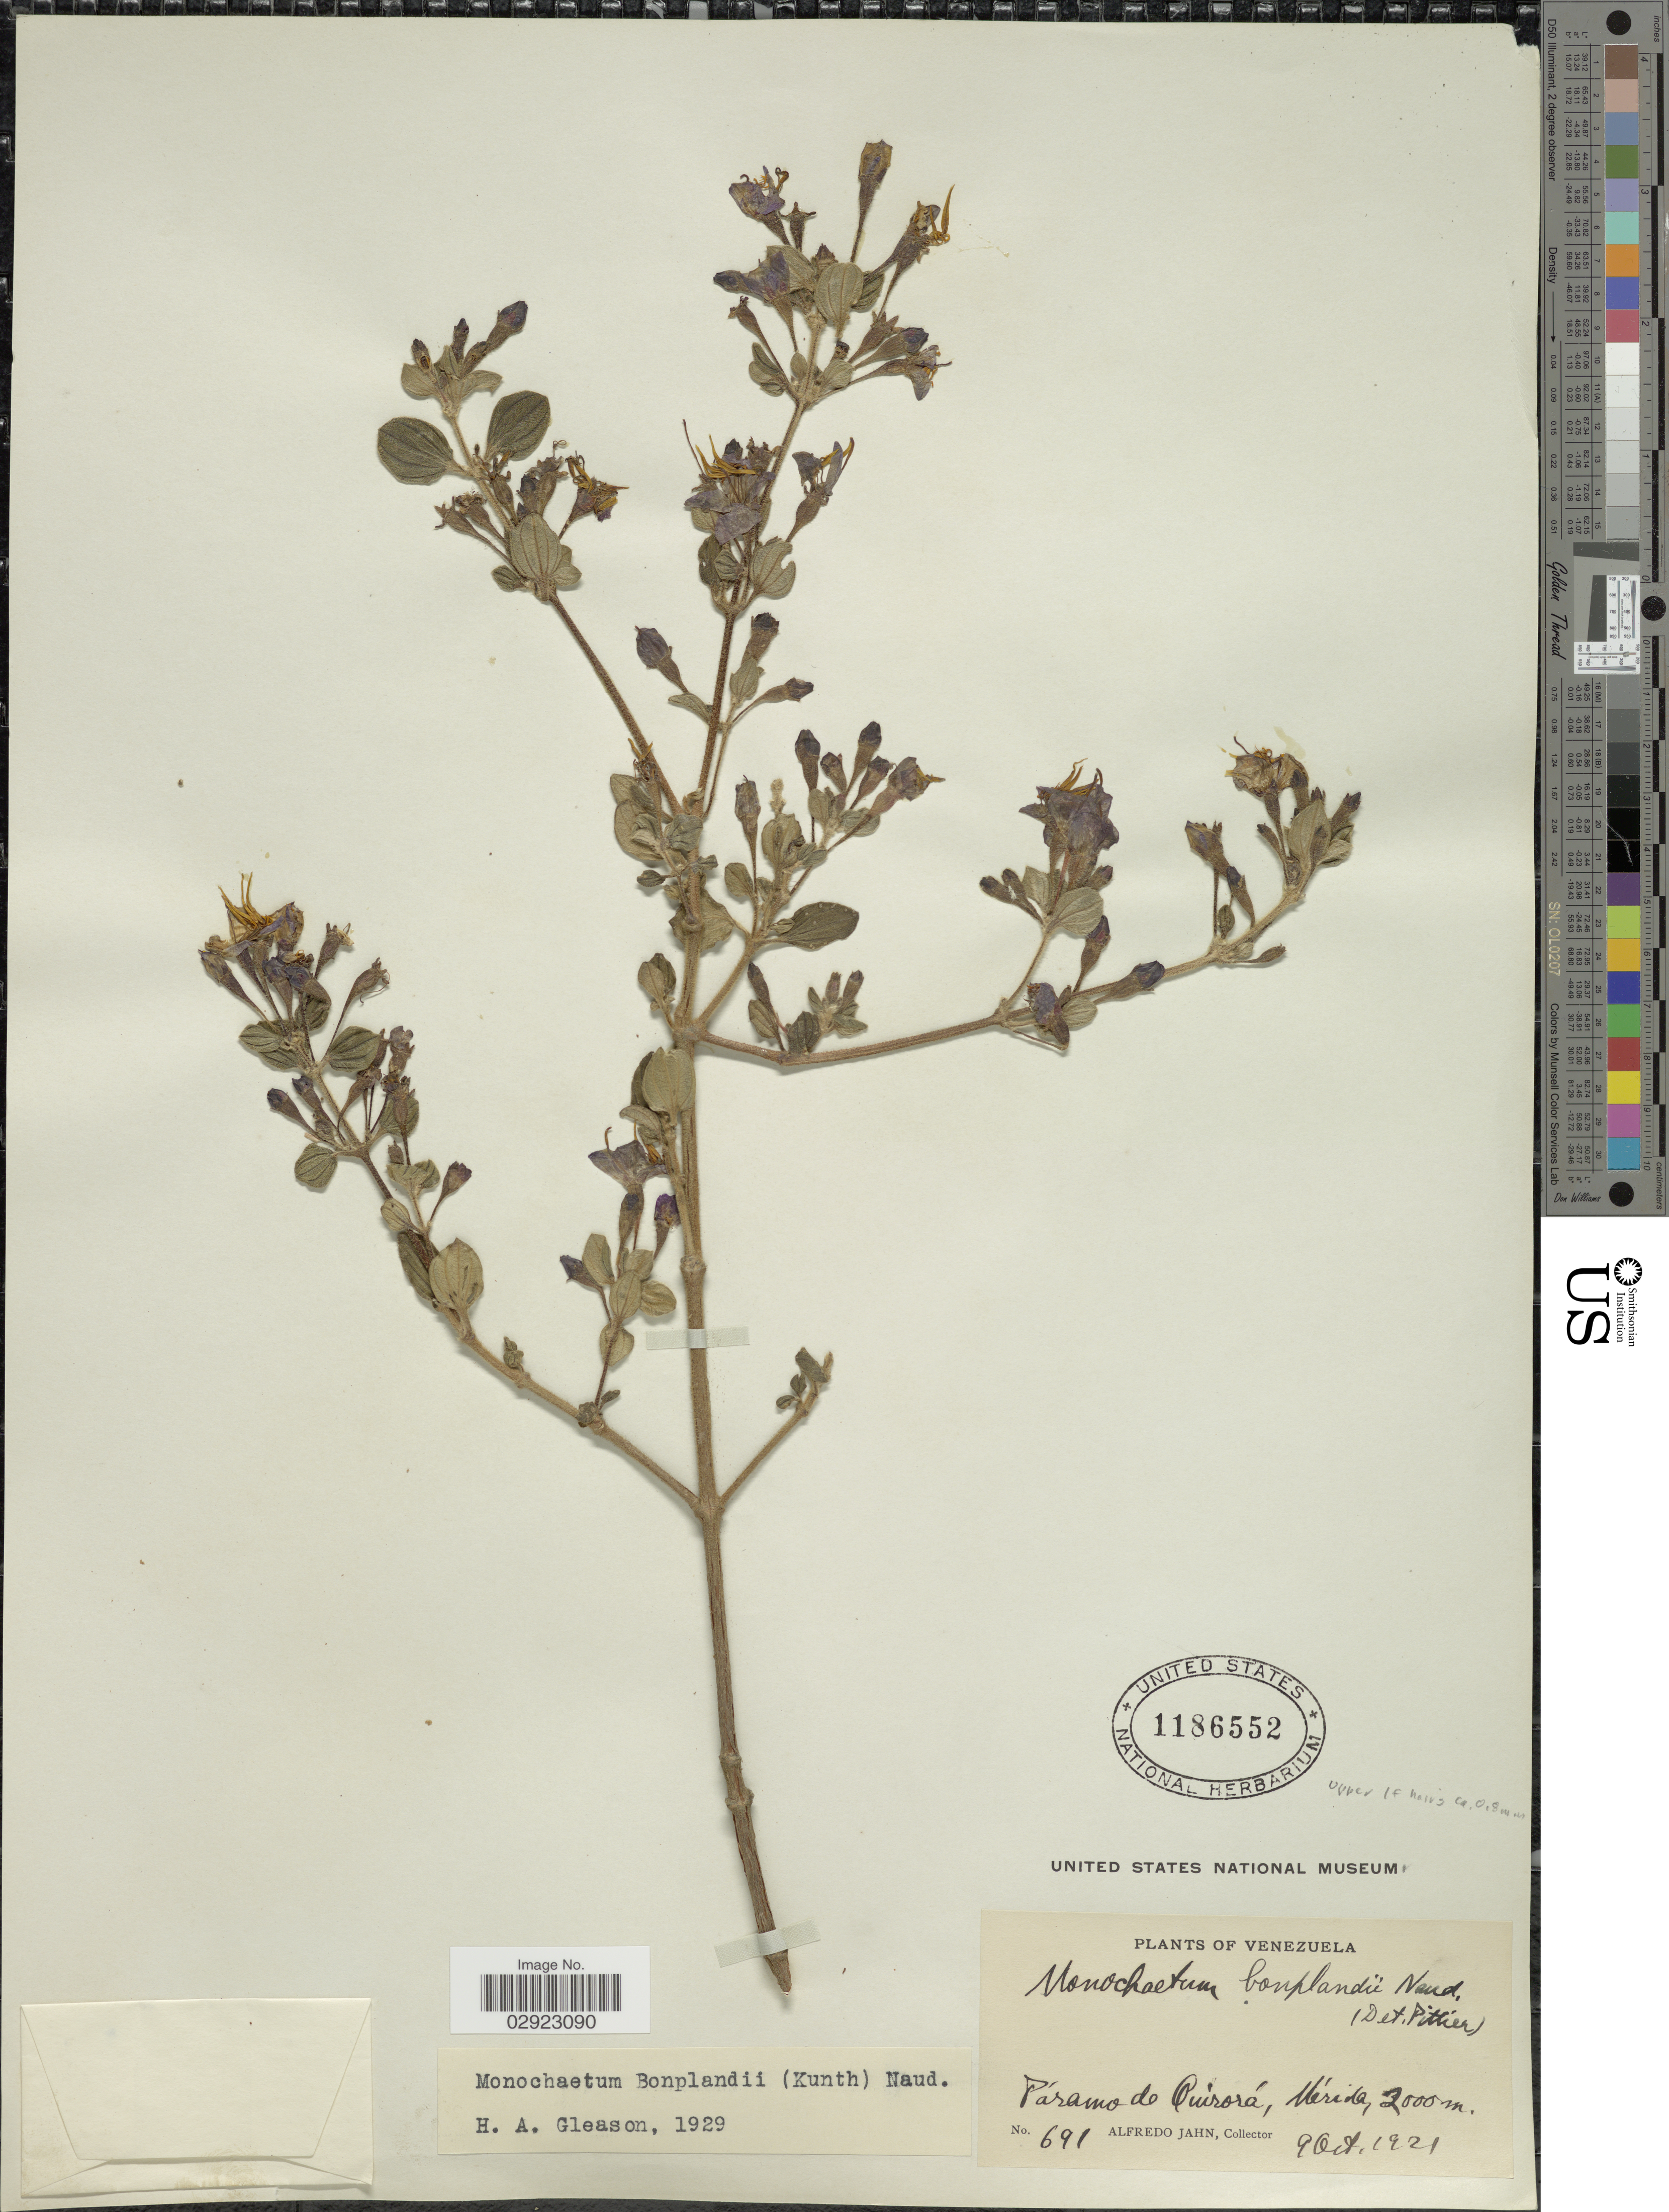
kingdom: Plantae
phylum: Tracheophyta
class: Magnoliopsida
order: Myrtales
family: Melastomataceae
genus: Monochaetum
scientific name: Monochaetum bonplandii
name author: (Kunth) Naudin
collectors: A. Jahn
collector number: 691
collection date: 1921-10-09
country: Venezuela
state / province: Mérida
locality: Páramo de Quirorá.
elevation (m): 2000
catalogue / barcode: US 1186552